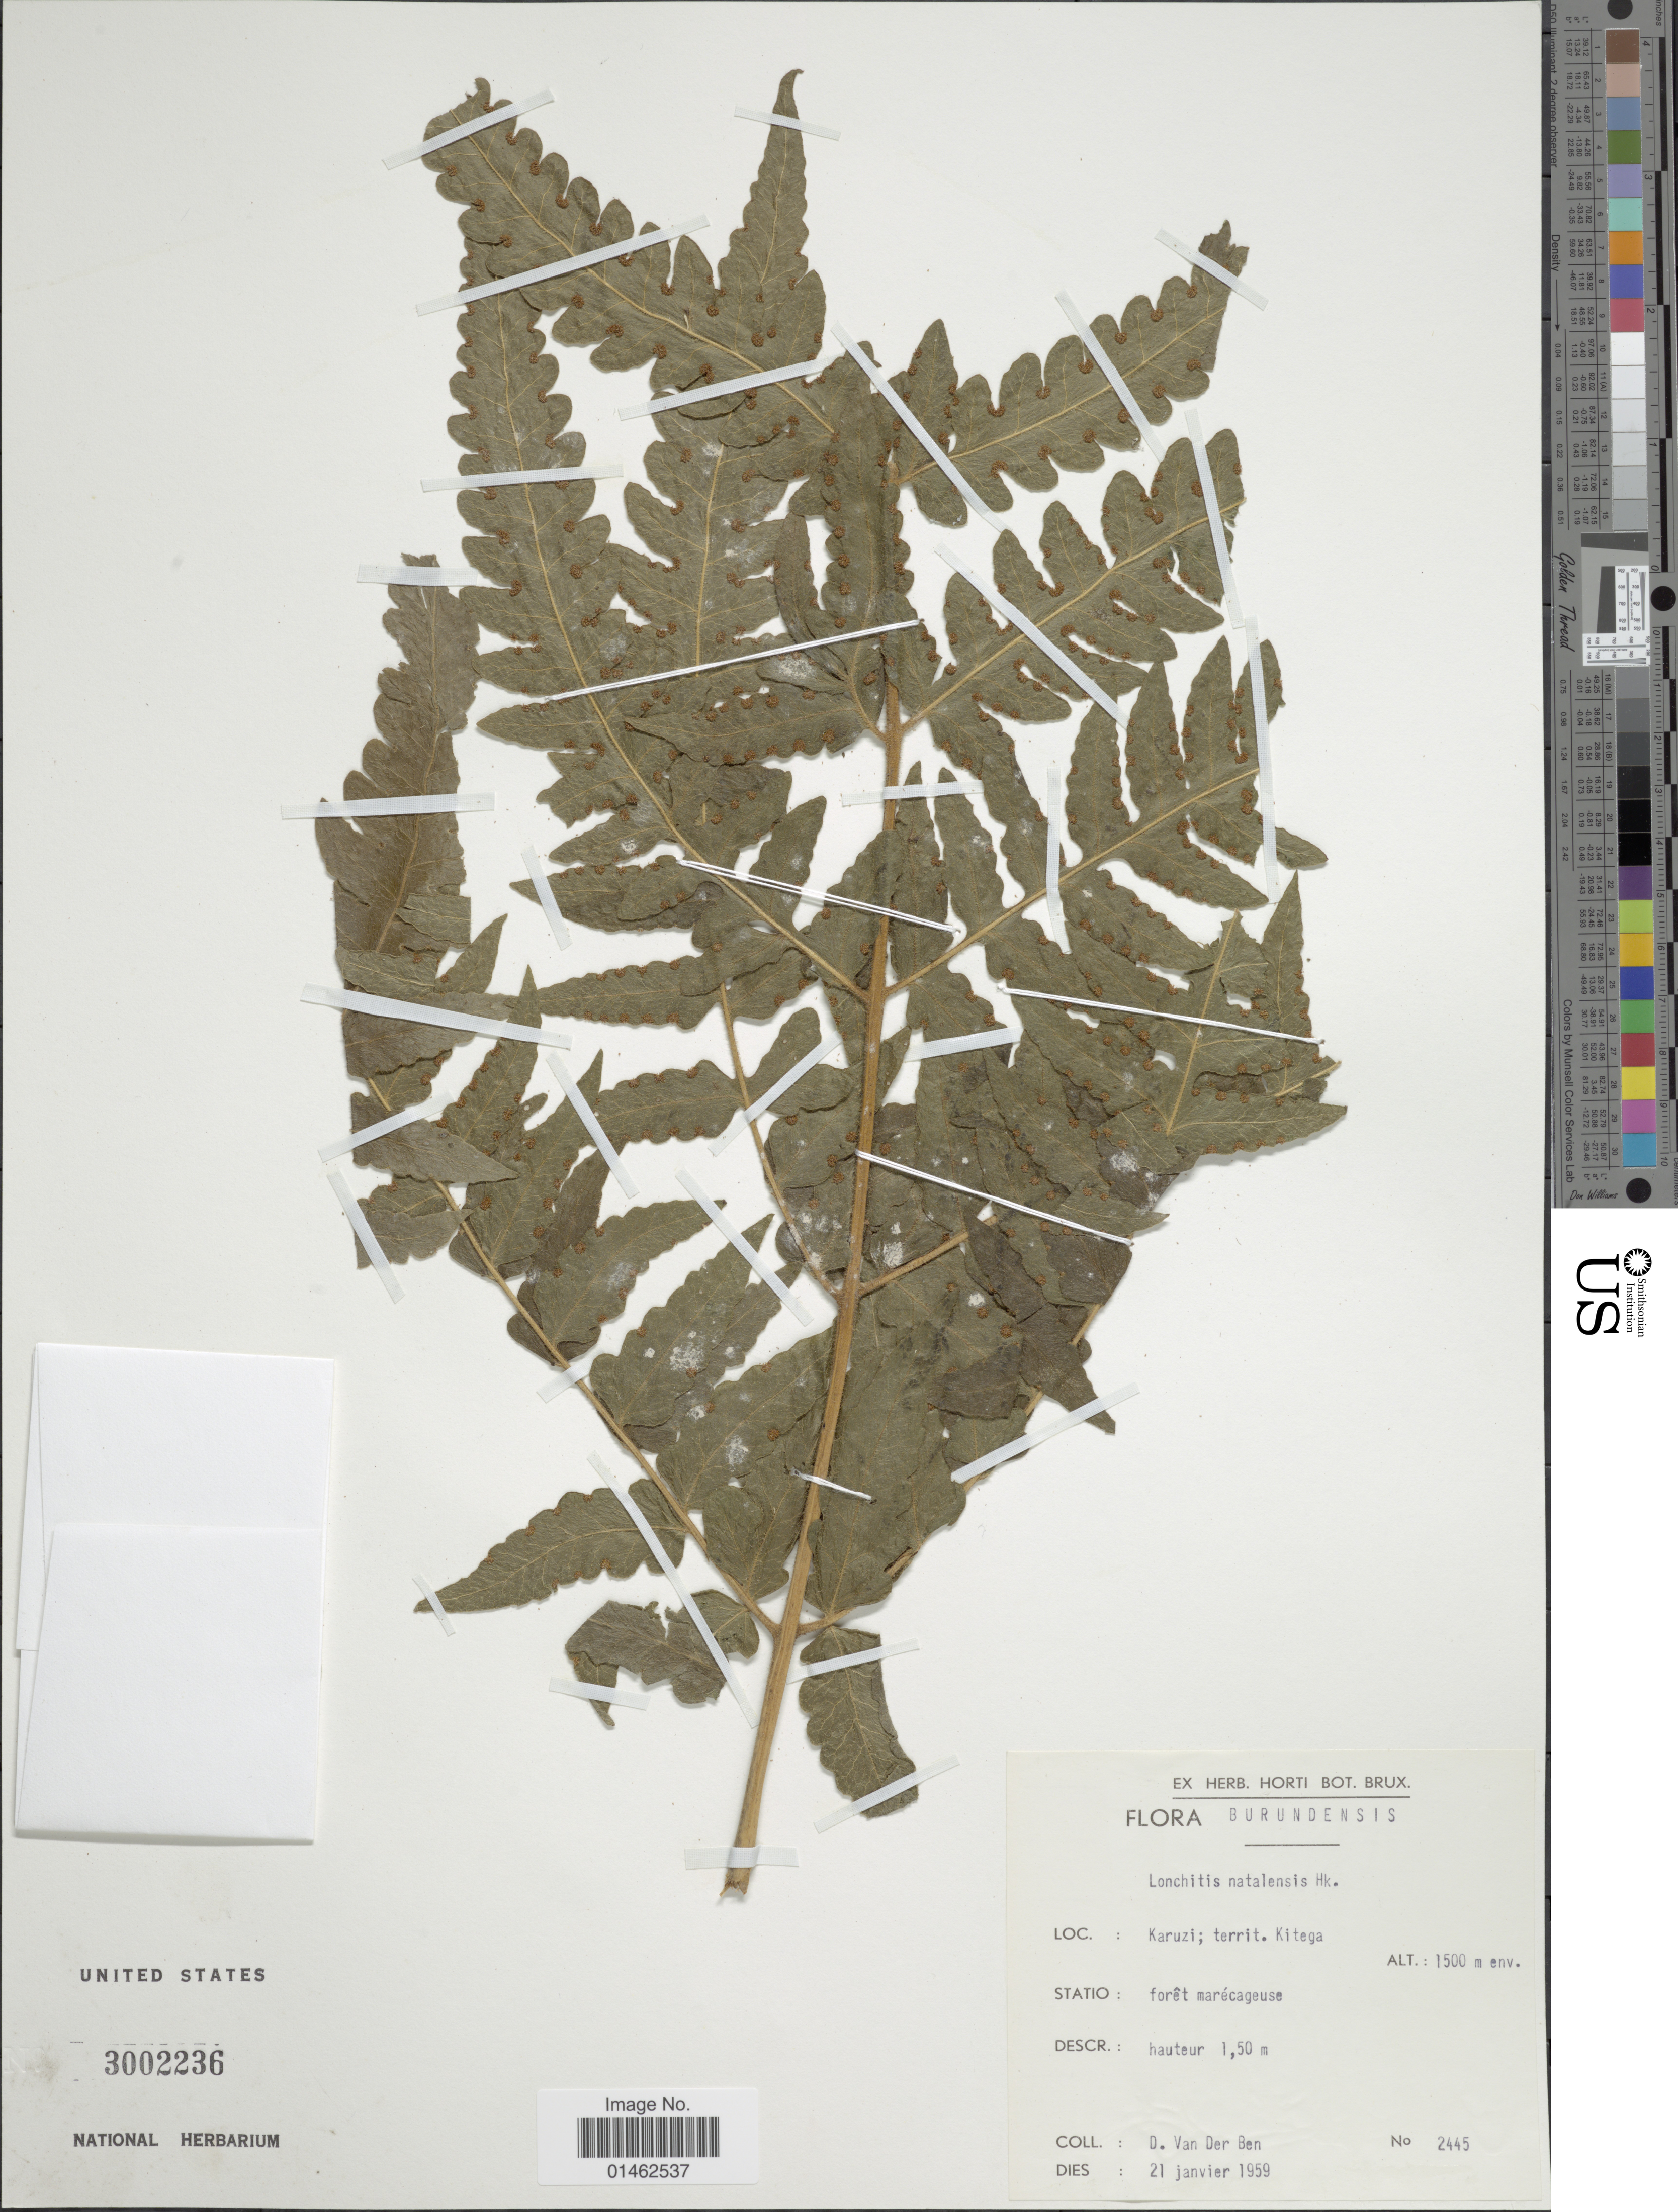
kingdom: Plantae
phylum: Tracheophyta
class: Polypodiopsida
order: Polypodiales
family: Dennstaedtiaceae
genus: Blotiella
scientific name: Blotiella natalensis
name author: (Hook.) R.M. Tryon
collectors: D. Van Der Ben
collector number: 2445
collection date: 1959-01-21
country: Burundi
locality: Karuzi; territ. Kitega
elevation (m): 1500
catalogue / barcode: US 3002236